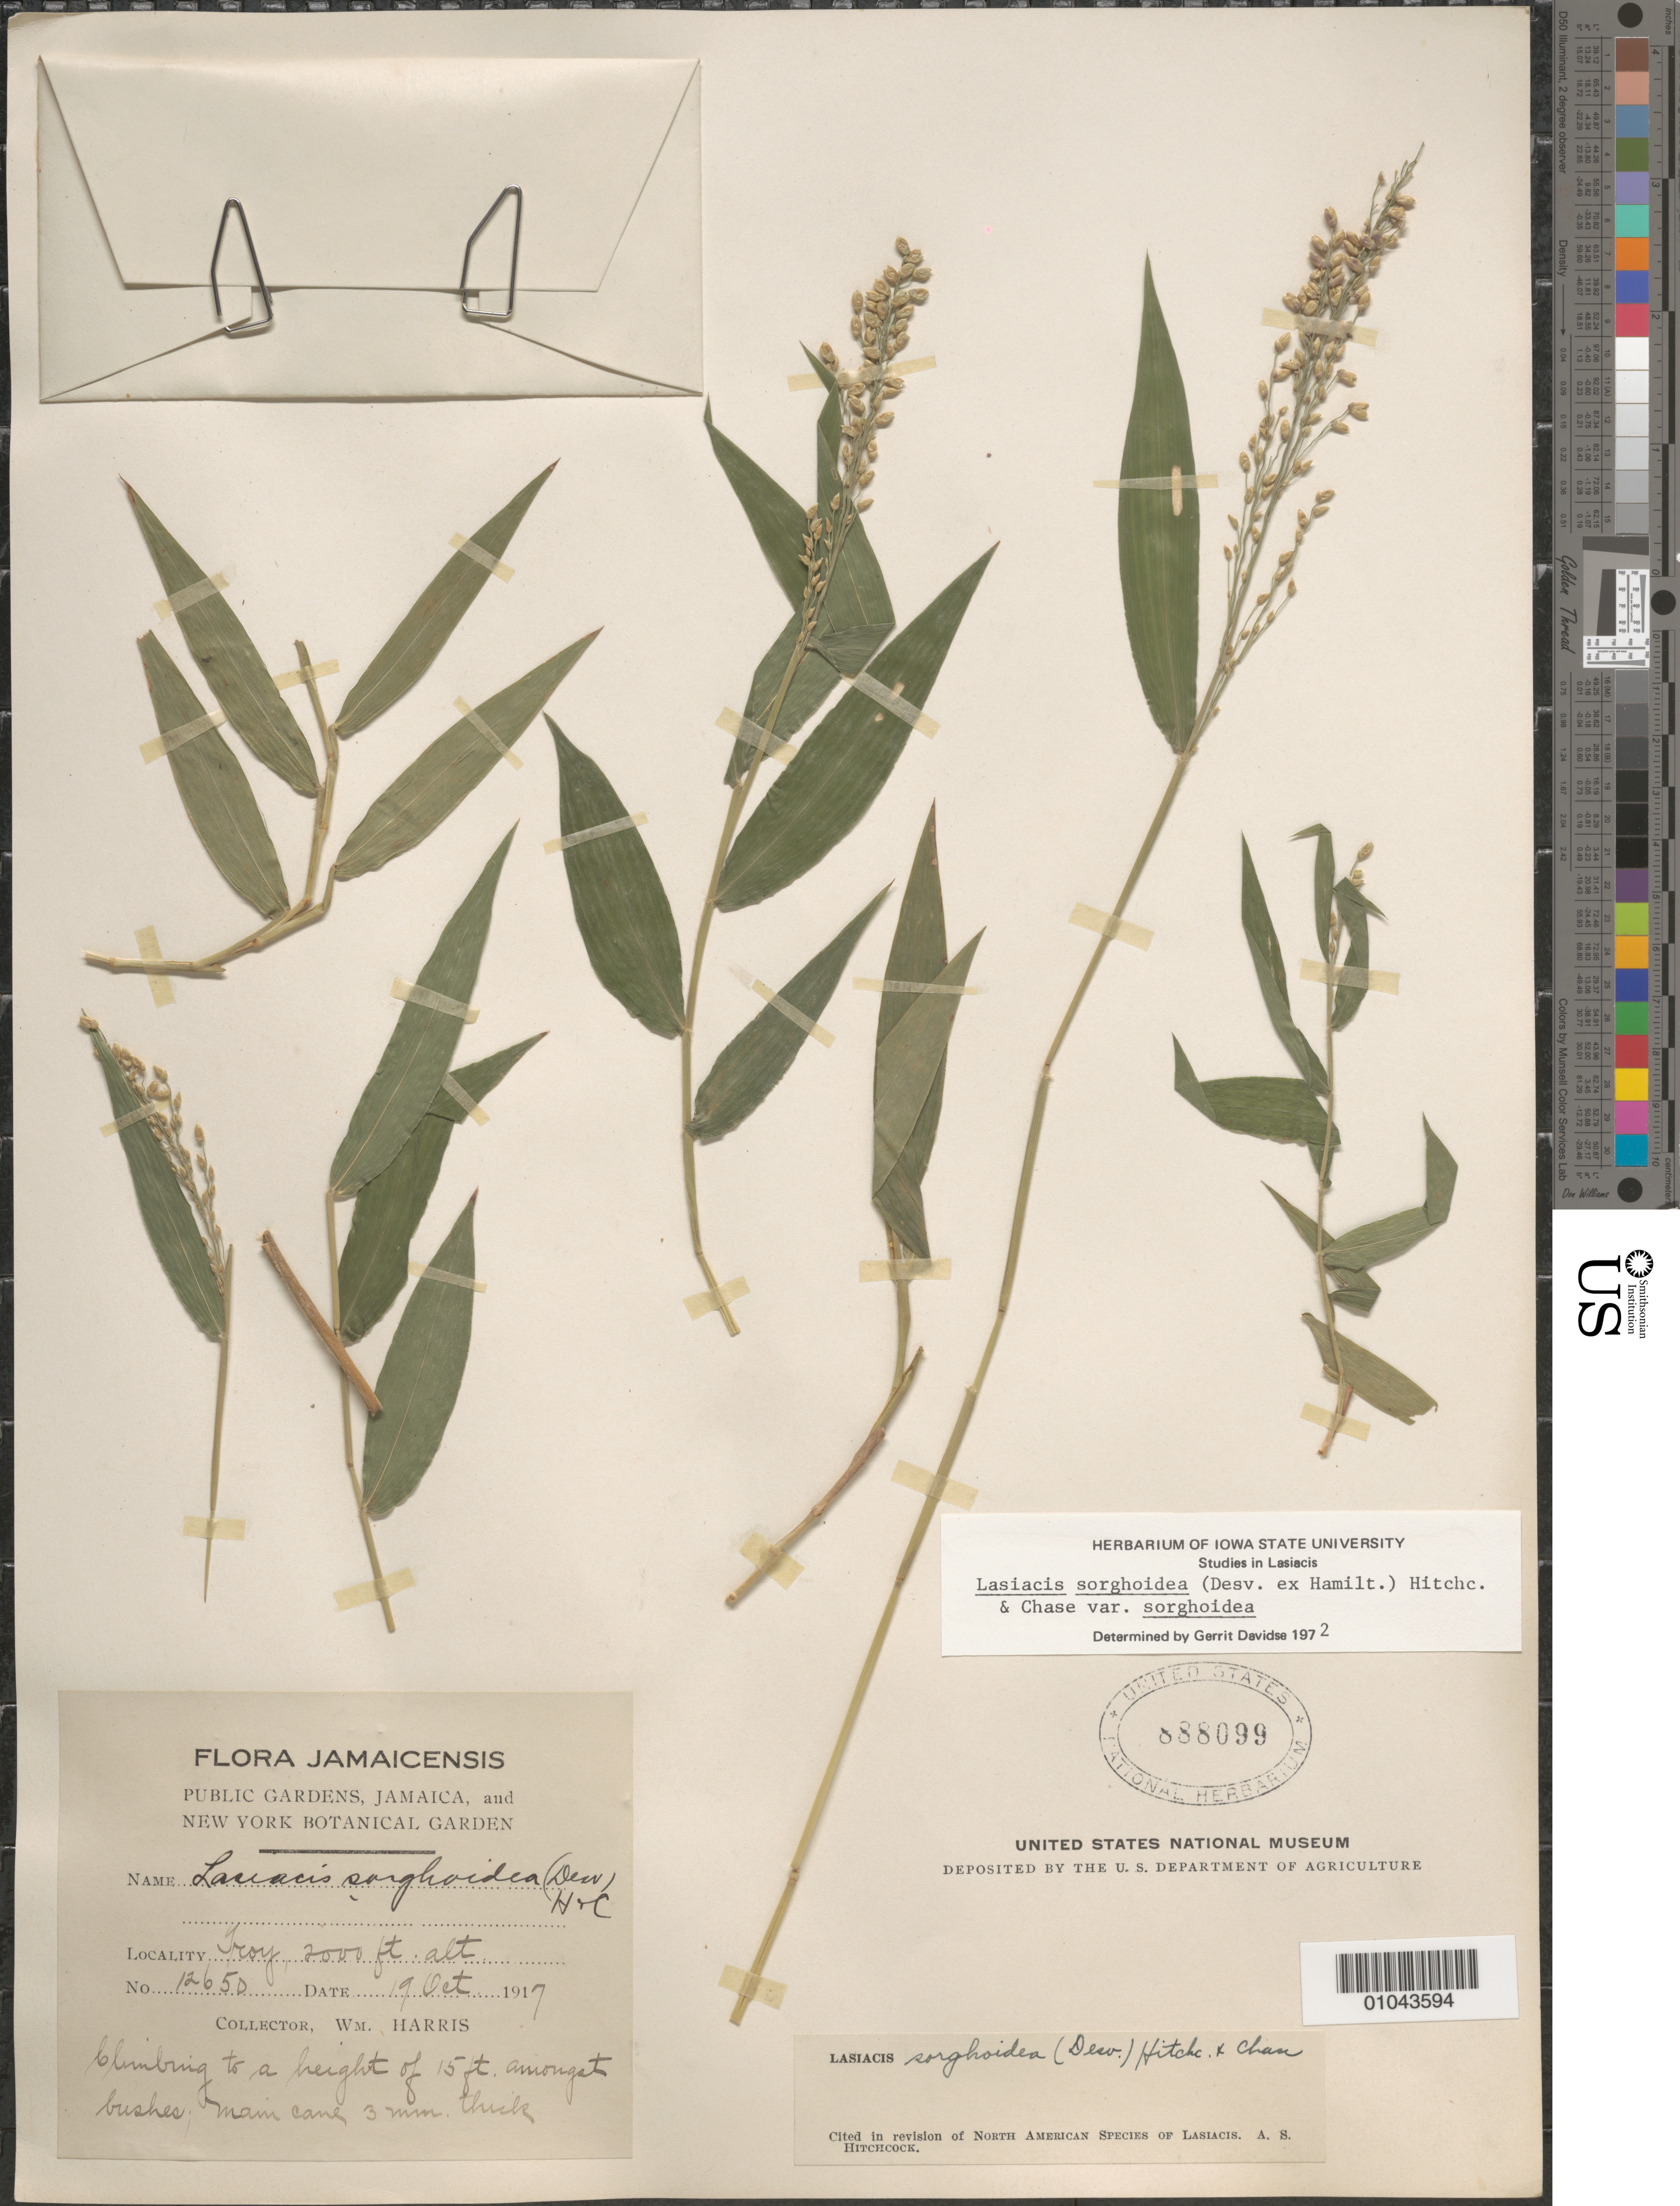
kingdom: Plantae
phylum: Tracheophyta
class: Liliopsida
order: Poales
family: Poaceae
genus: Lasiacis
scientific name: Lasiacis sorghoidea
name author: (Desv. ex Ham.) Hitchc. & Chase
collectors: W. H. Harris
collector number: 12650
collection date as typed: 19 Oct 1917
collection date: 1917-10-19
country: Jamaica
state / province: Trelawny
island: Jamaica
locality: Troy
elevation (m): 610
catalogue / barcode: US 888099